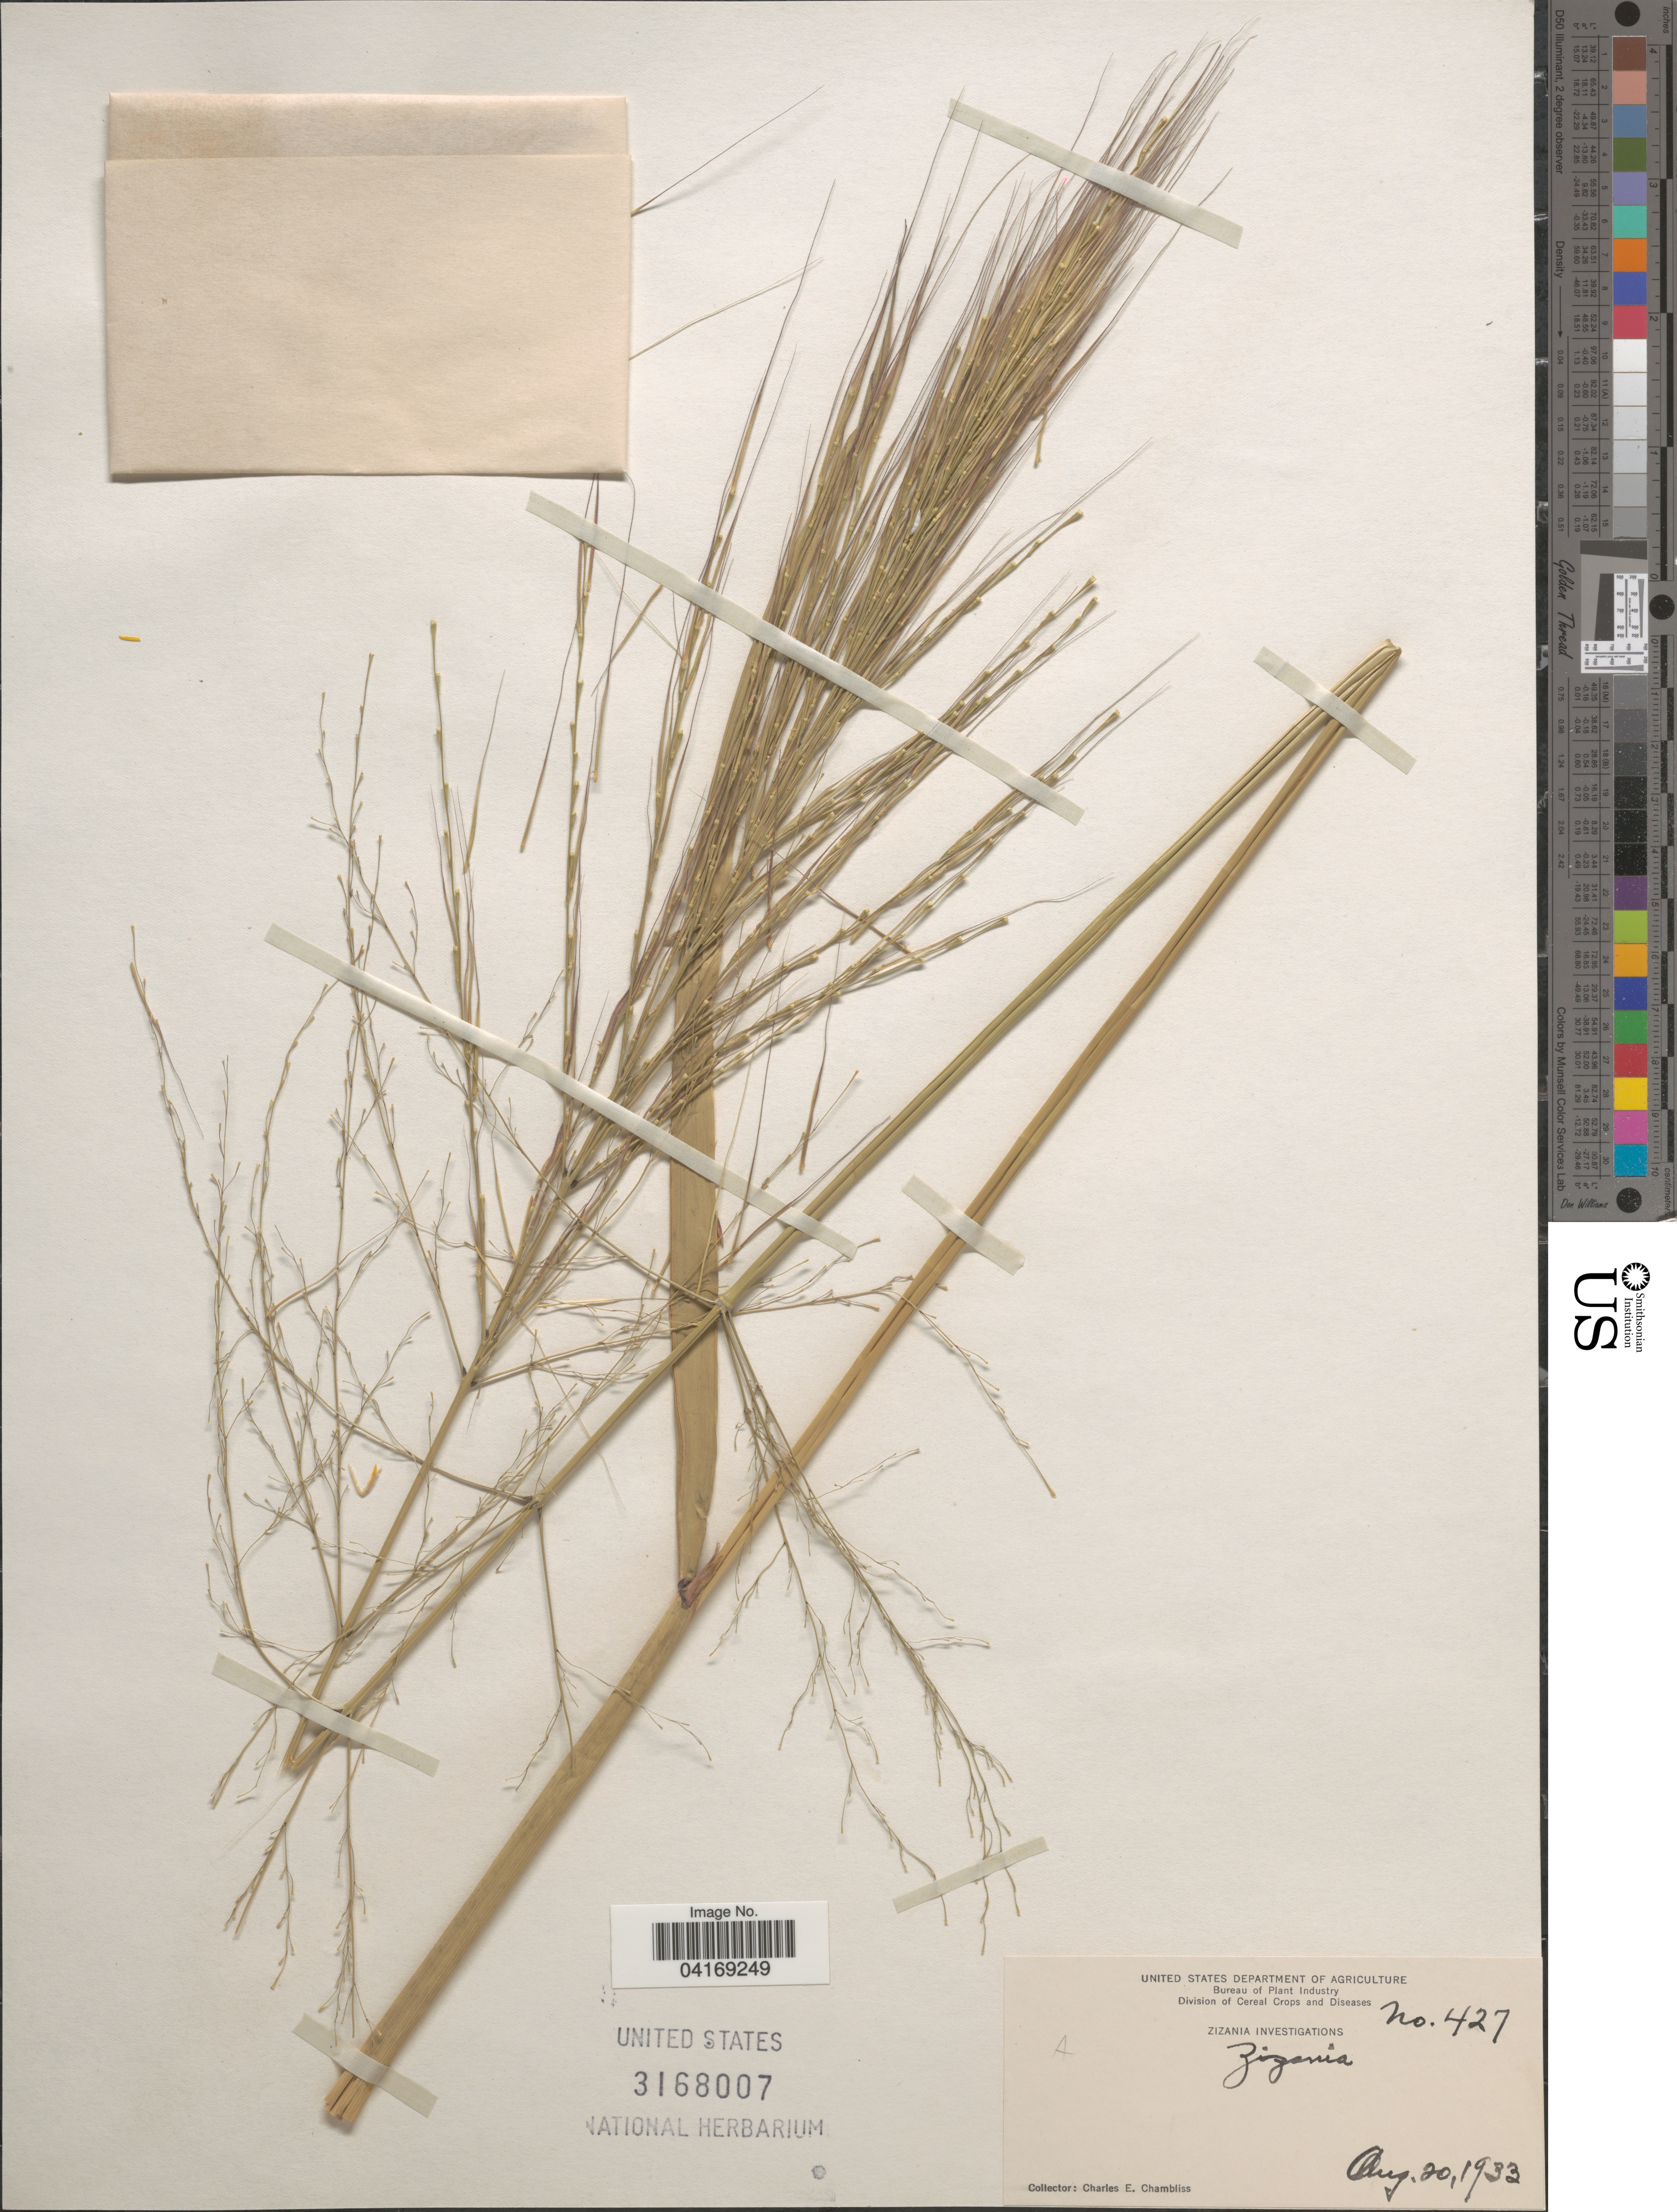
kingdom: Plantae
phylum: Tracheophyta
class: Liliopsida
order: Poales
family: Poaceae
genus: Zizania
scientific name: Zizania sp.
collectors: C. Chambliss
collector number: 427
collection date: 1933-08-20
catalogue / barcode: US 3168007